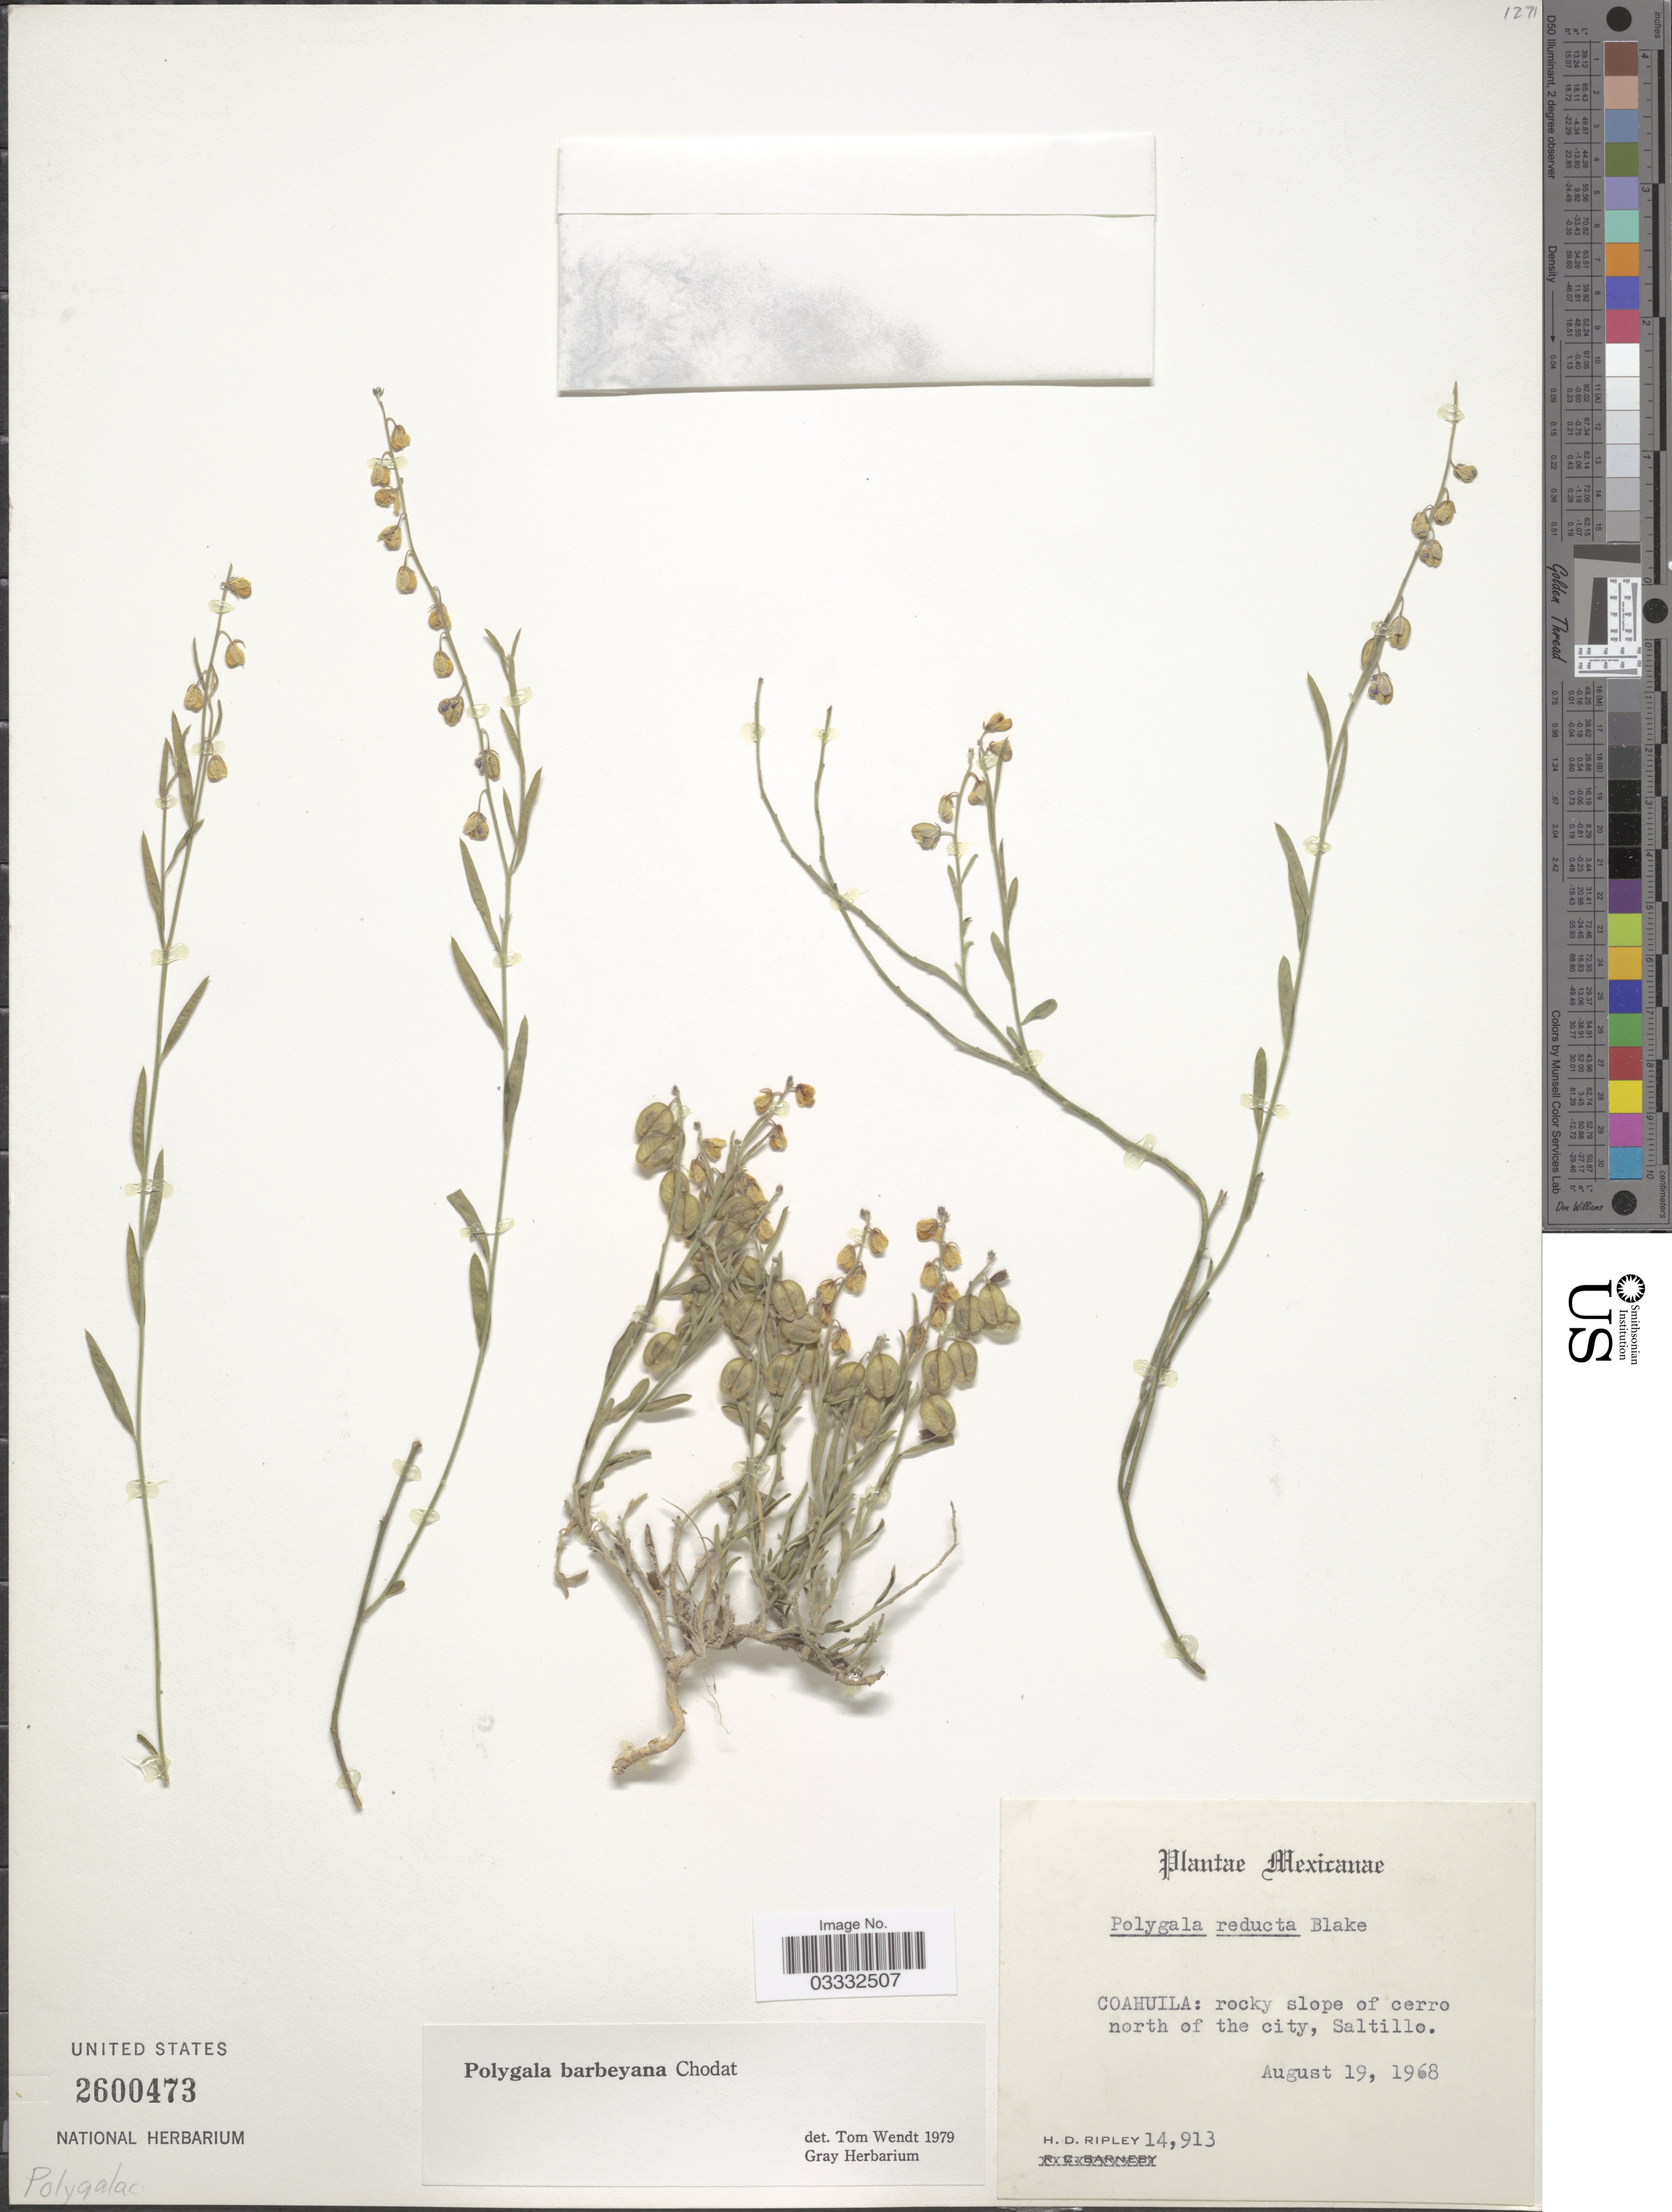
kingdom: Plantae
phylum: Tracheophyta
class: Magnoliopsida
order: Fabales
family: Polygalaceae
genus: Hebecarpa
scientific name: Hebecarpa barbeyana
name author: (Chodat) J.R. Abbott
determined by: Strong, Mark T., (BOT), Smithsonian Institution - National Museum of Natural History (UNITED STATES)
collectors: H. Ripley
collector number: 14913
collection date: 1968-08-19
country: Mexico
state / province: Coahuila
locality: Rocky slope of cerro north of the city, Saltillo.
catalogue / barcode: US 2600473